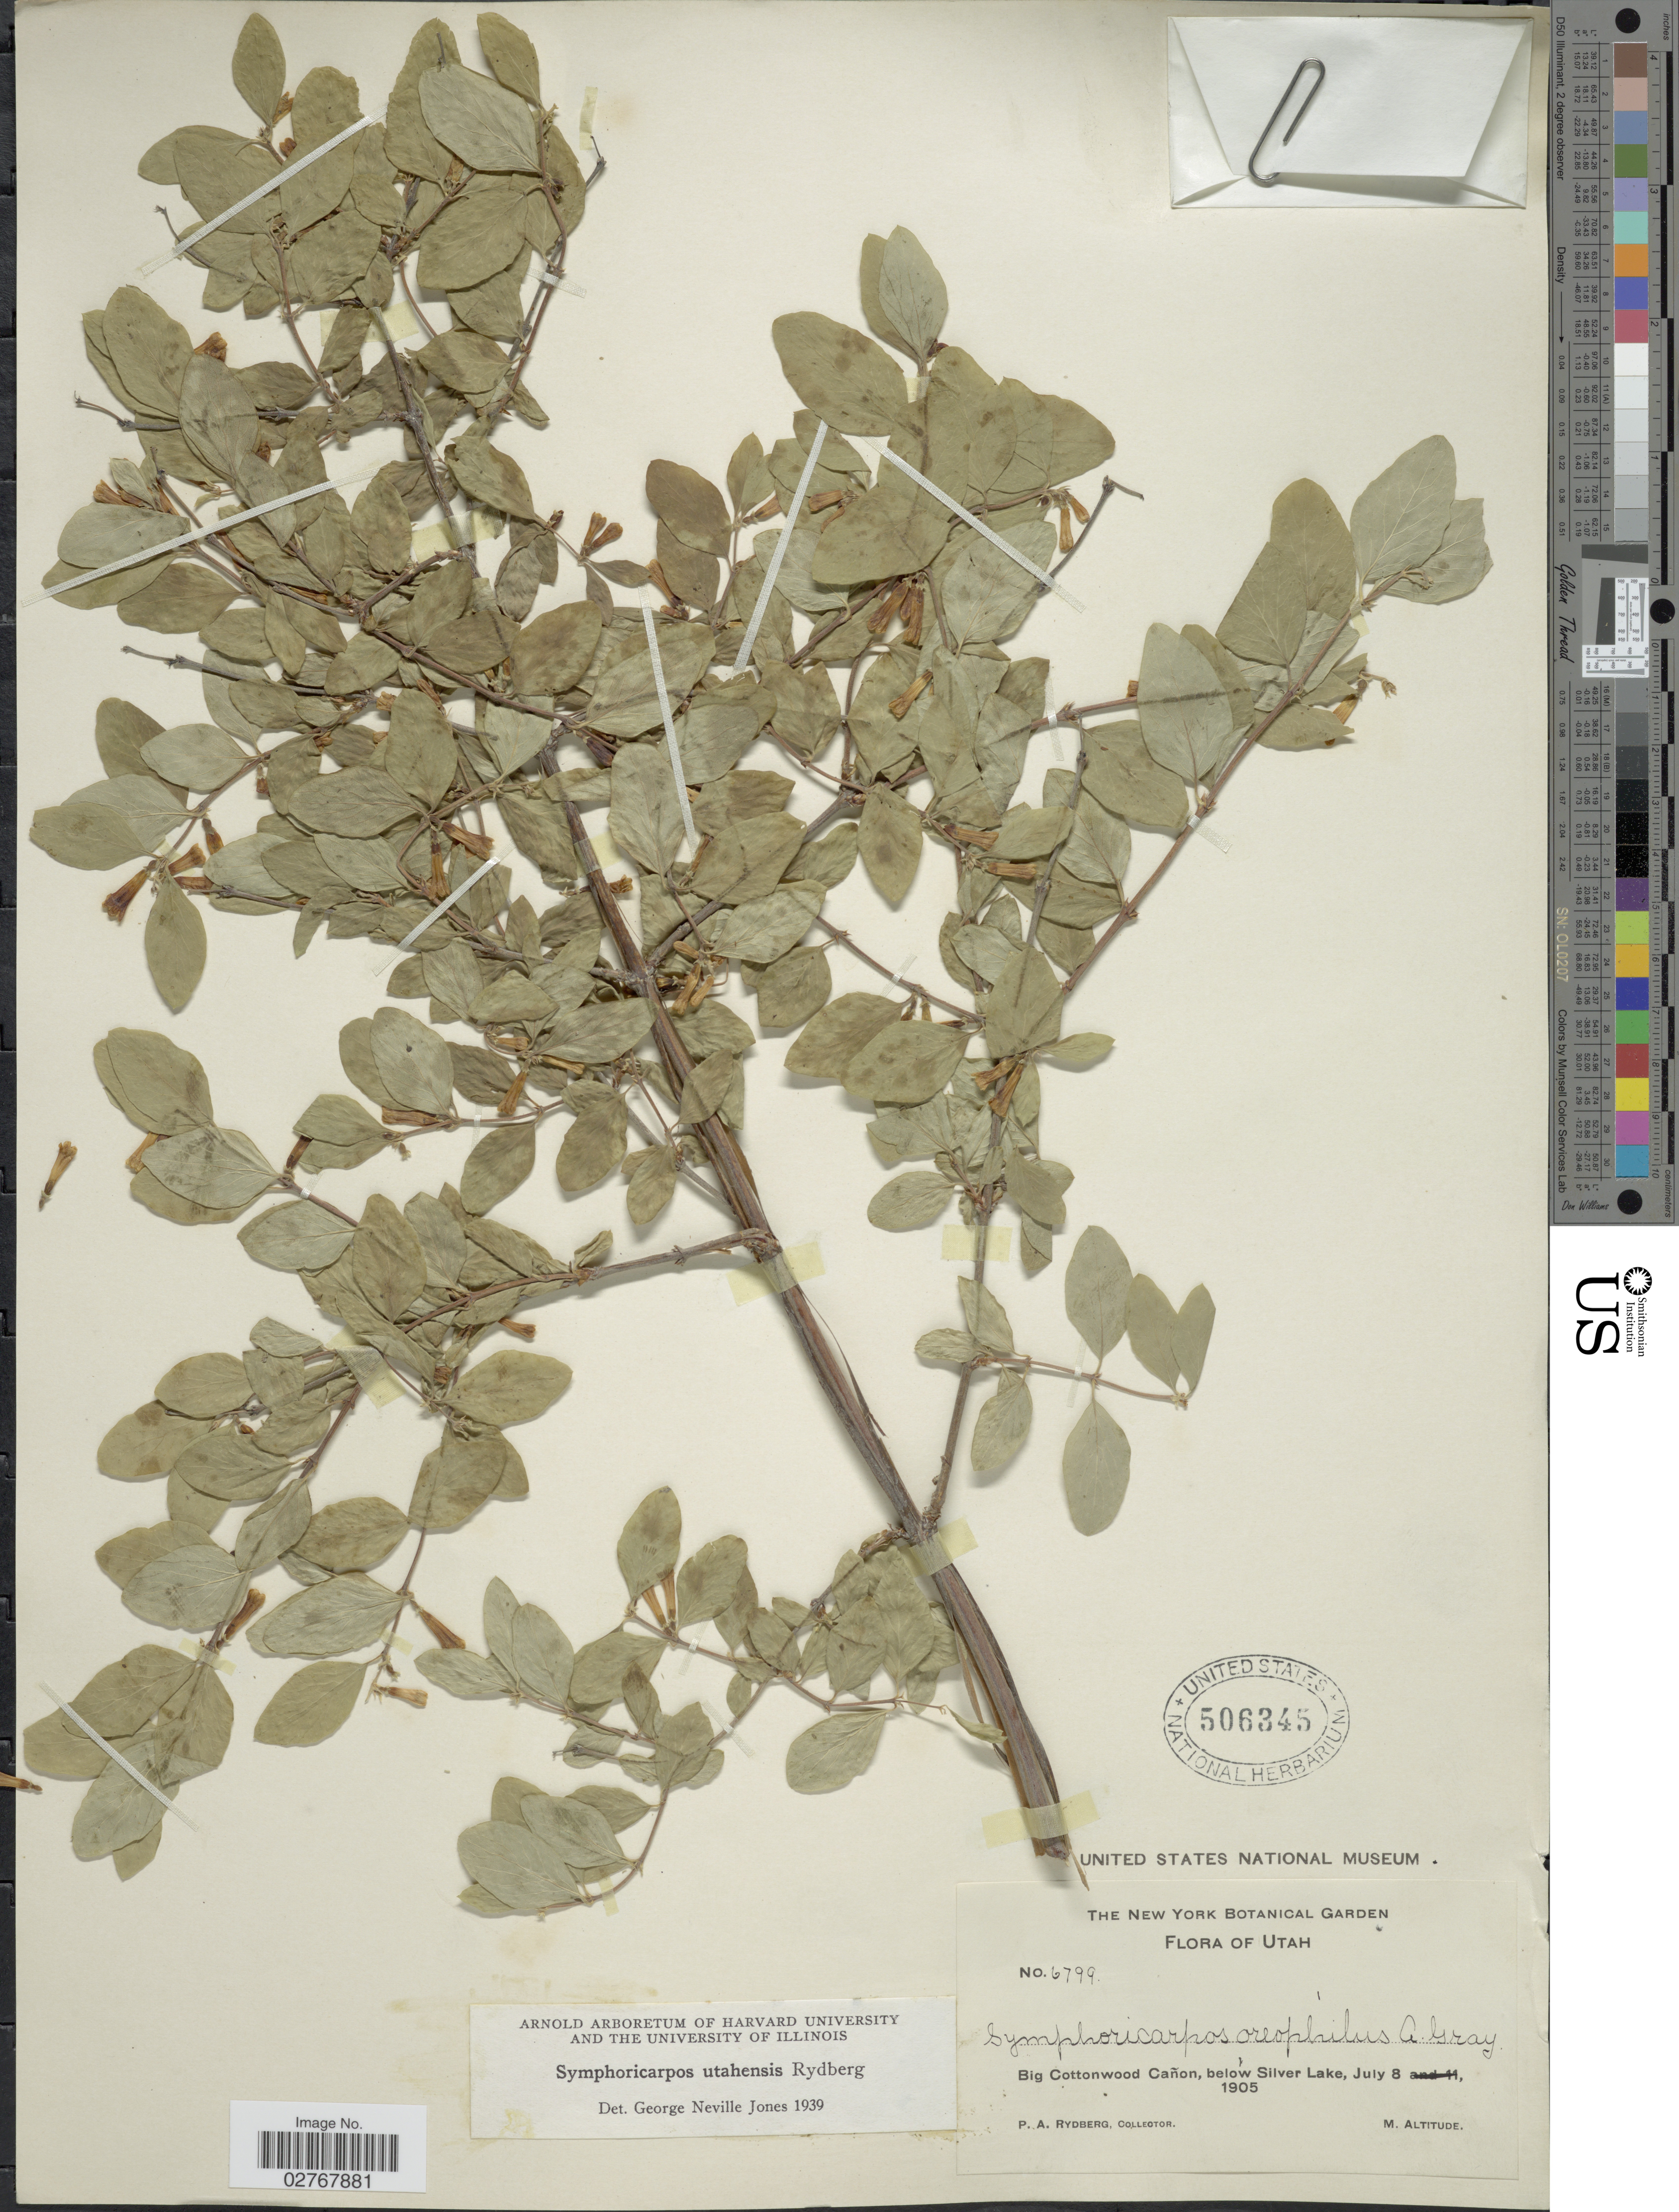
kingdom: Plantae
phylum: Tracheophyta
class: Magnoliopsida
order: Dipsacales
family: Caprifoliaceae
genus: Symphoricarpos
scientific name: Symphoricarpos utahensis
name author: Rydb.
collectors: P. A. Rydberg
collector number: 6799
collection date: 1905-07-08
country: United States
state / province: Utah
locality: Big Cottonwood Canon, below Silver Lake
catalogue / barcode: US 506345